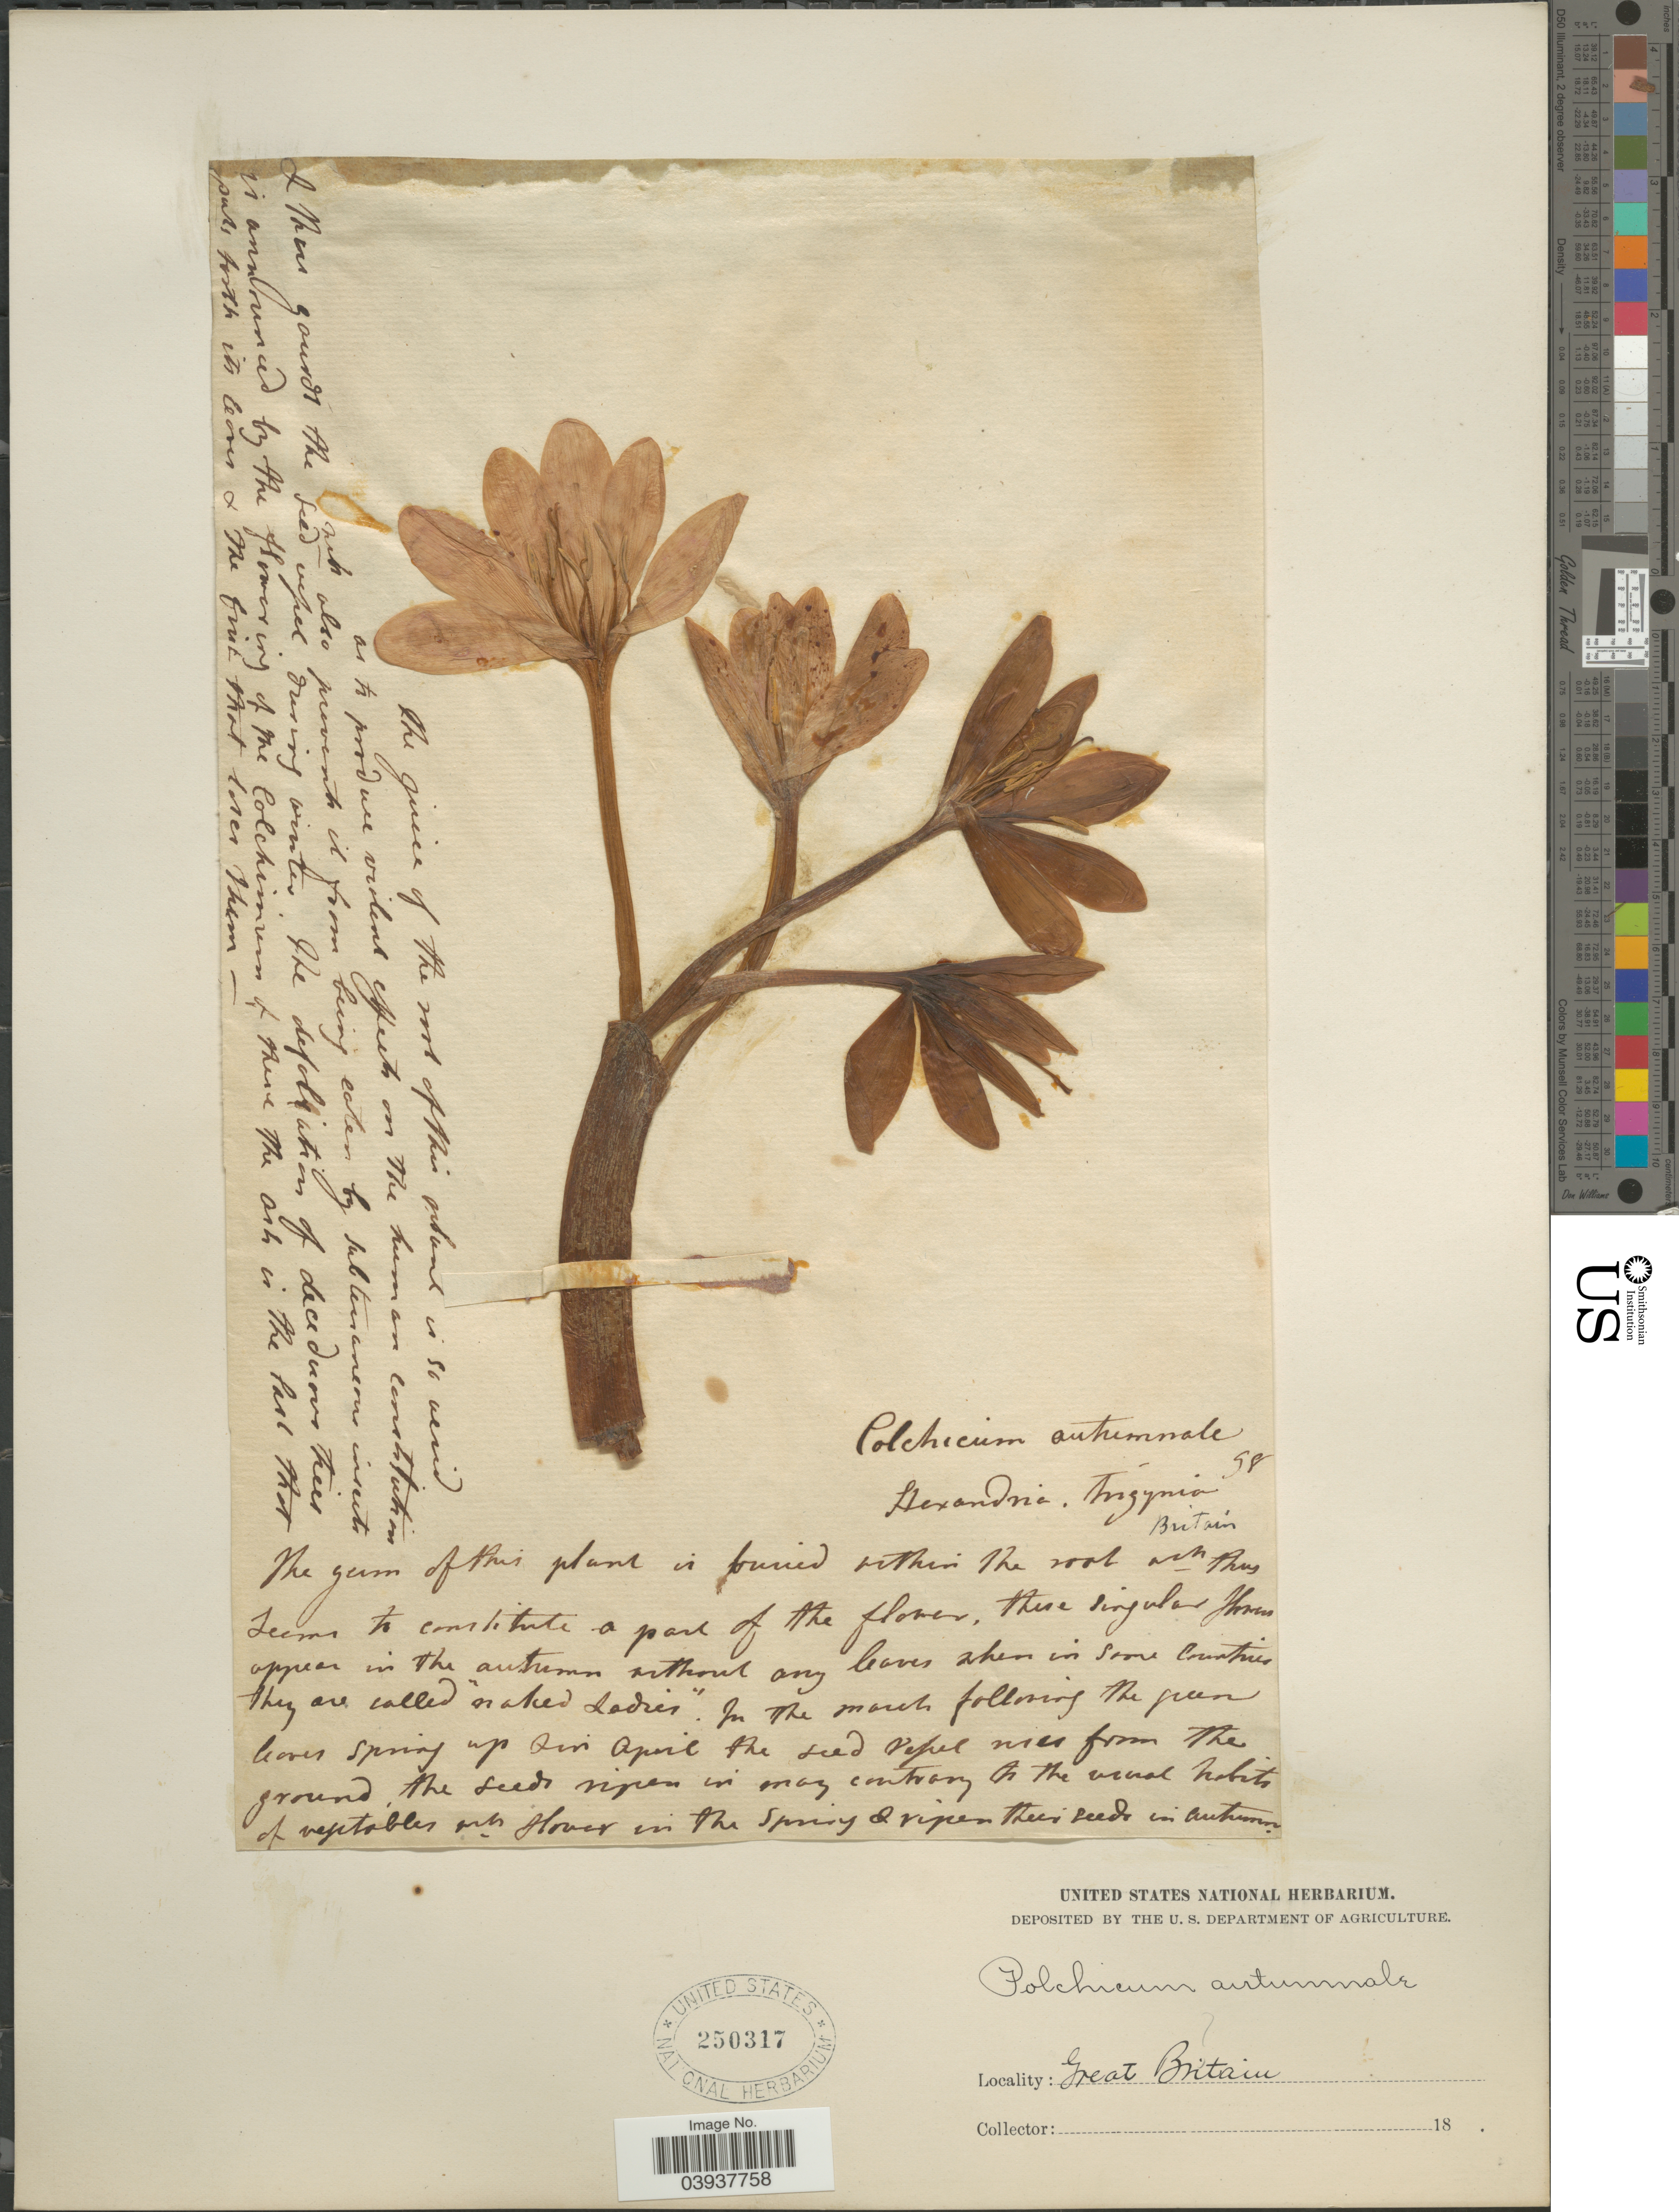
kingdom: Plantae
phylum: Tracheophyta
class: Liliopsida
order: Liliales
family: Colchicaceae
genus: Colchicum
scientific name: Colchicum autumnale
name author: L.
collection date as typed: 18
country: United Kingdom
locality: Great Britain.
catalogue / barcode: US 250317